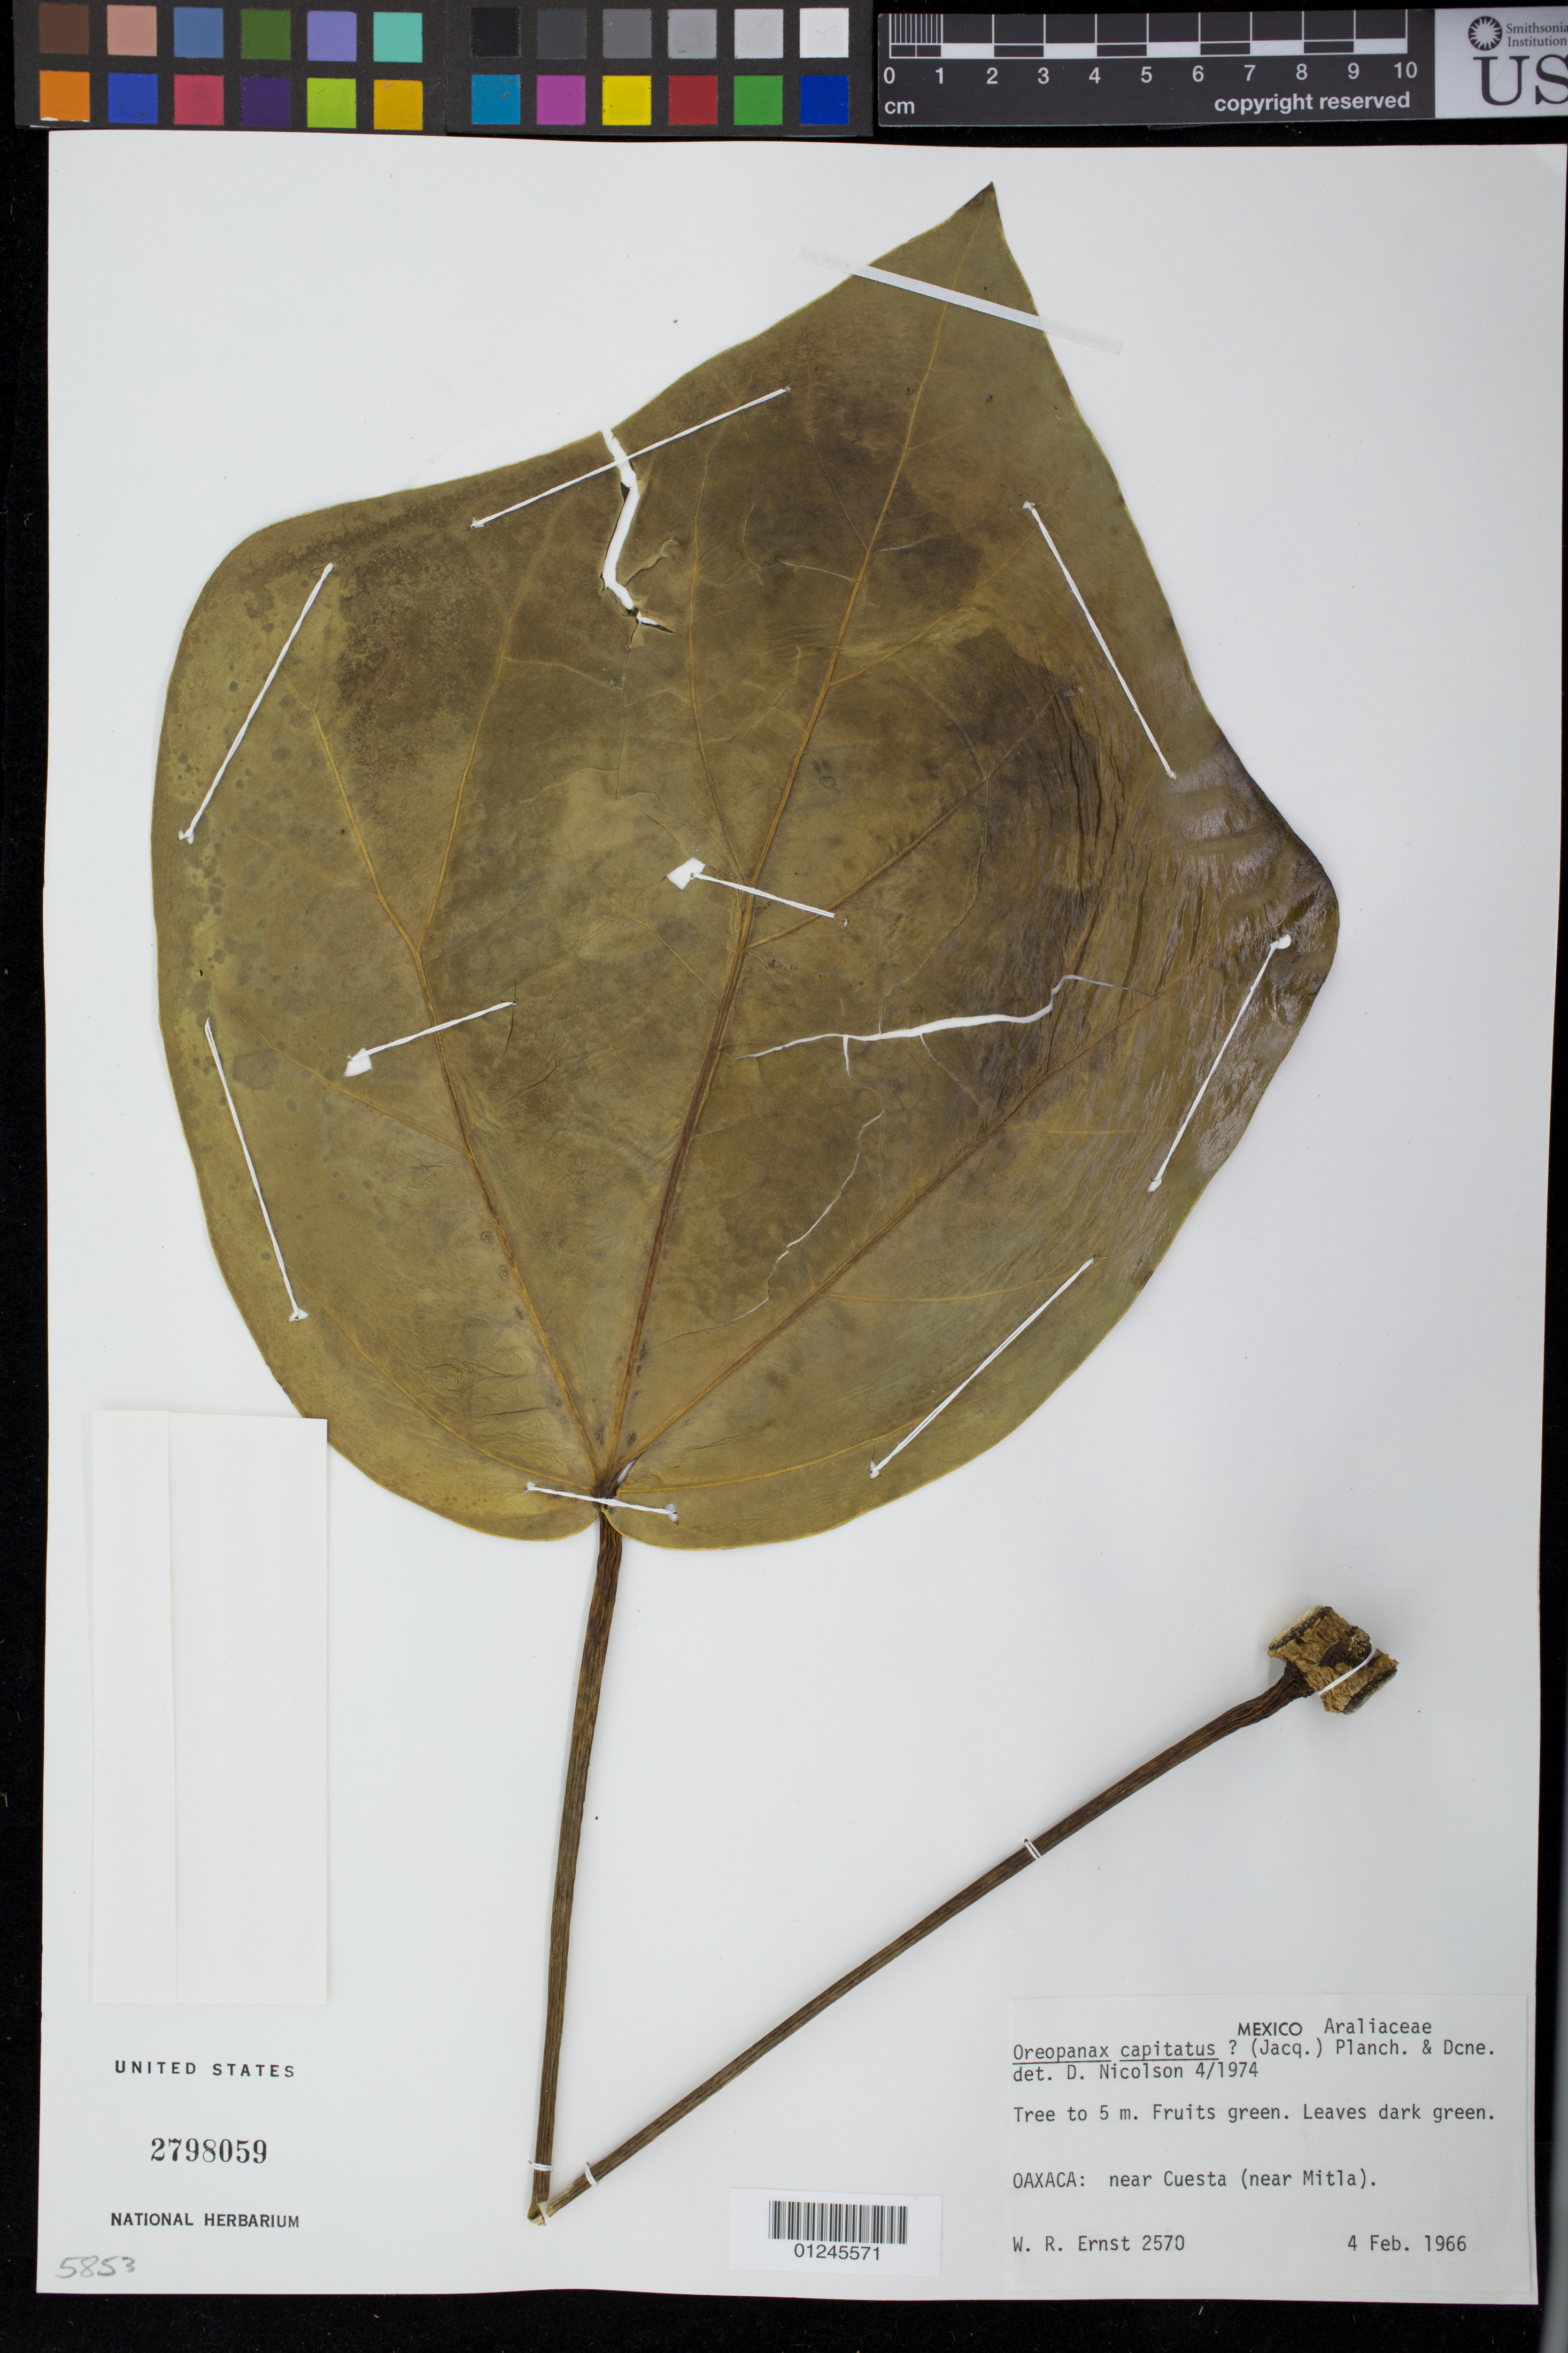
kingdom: Plantae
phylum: Tracheophyta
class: Magnoliopsida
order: Apiales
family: Araliaceae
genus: Oreopanax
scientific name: Oreopanax capitatus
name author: (Jacq.) Decne. & Planch.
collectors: W. R. Ernst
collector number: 2570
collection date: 1966-02-04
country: Mexico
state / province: Oaxaca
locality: Near Cuesta (near Mitla).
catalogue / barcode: US 2798059